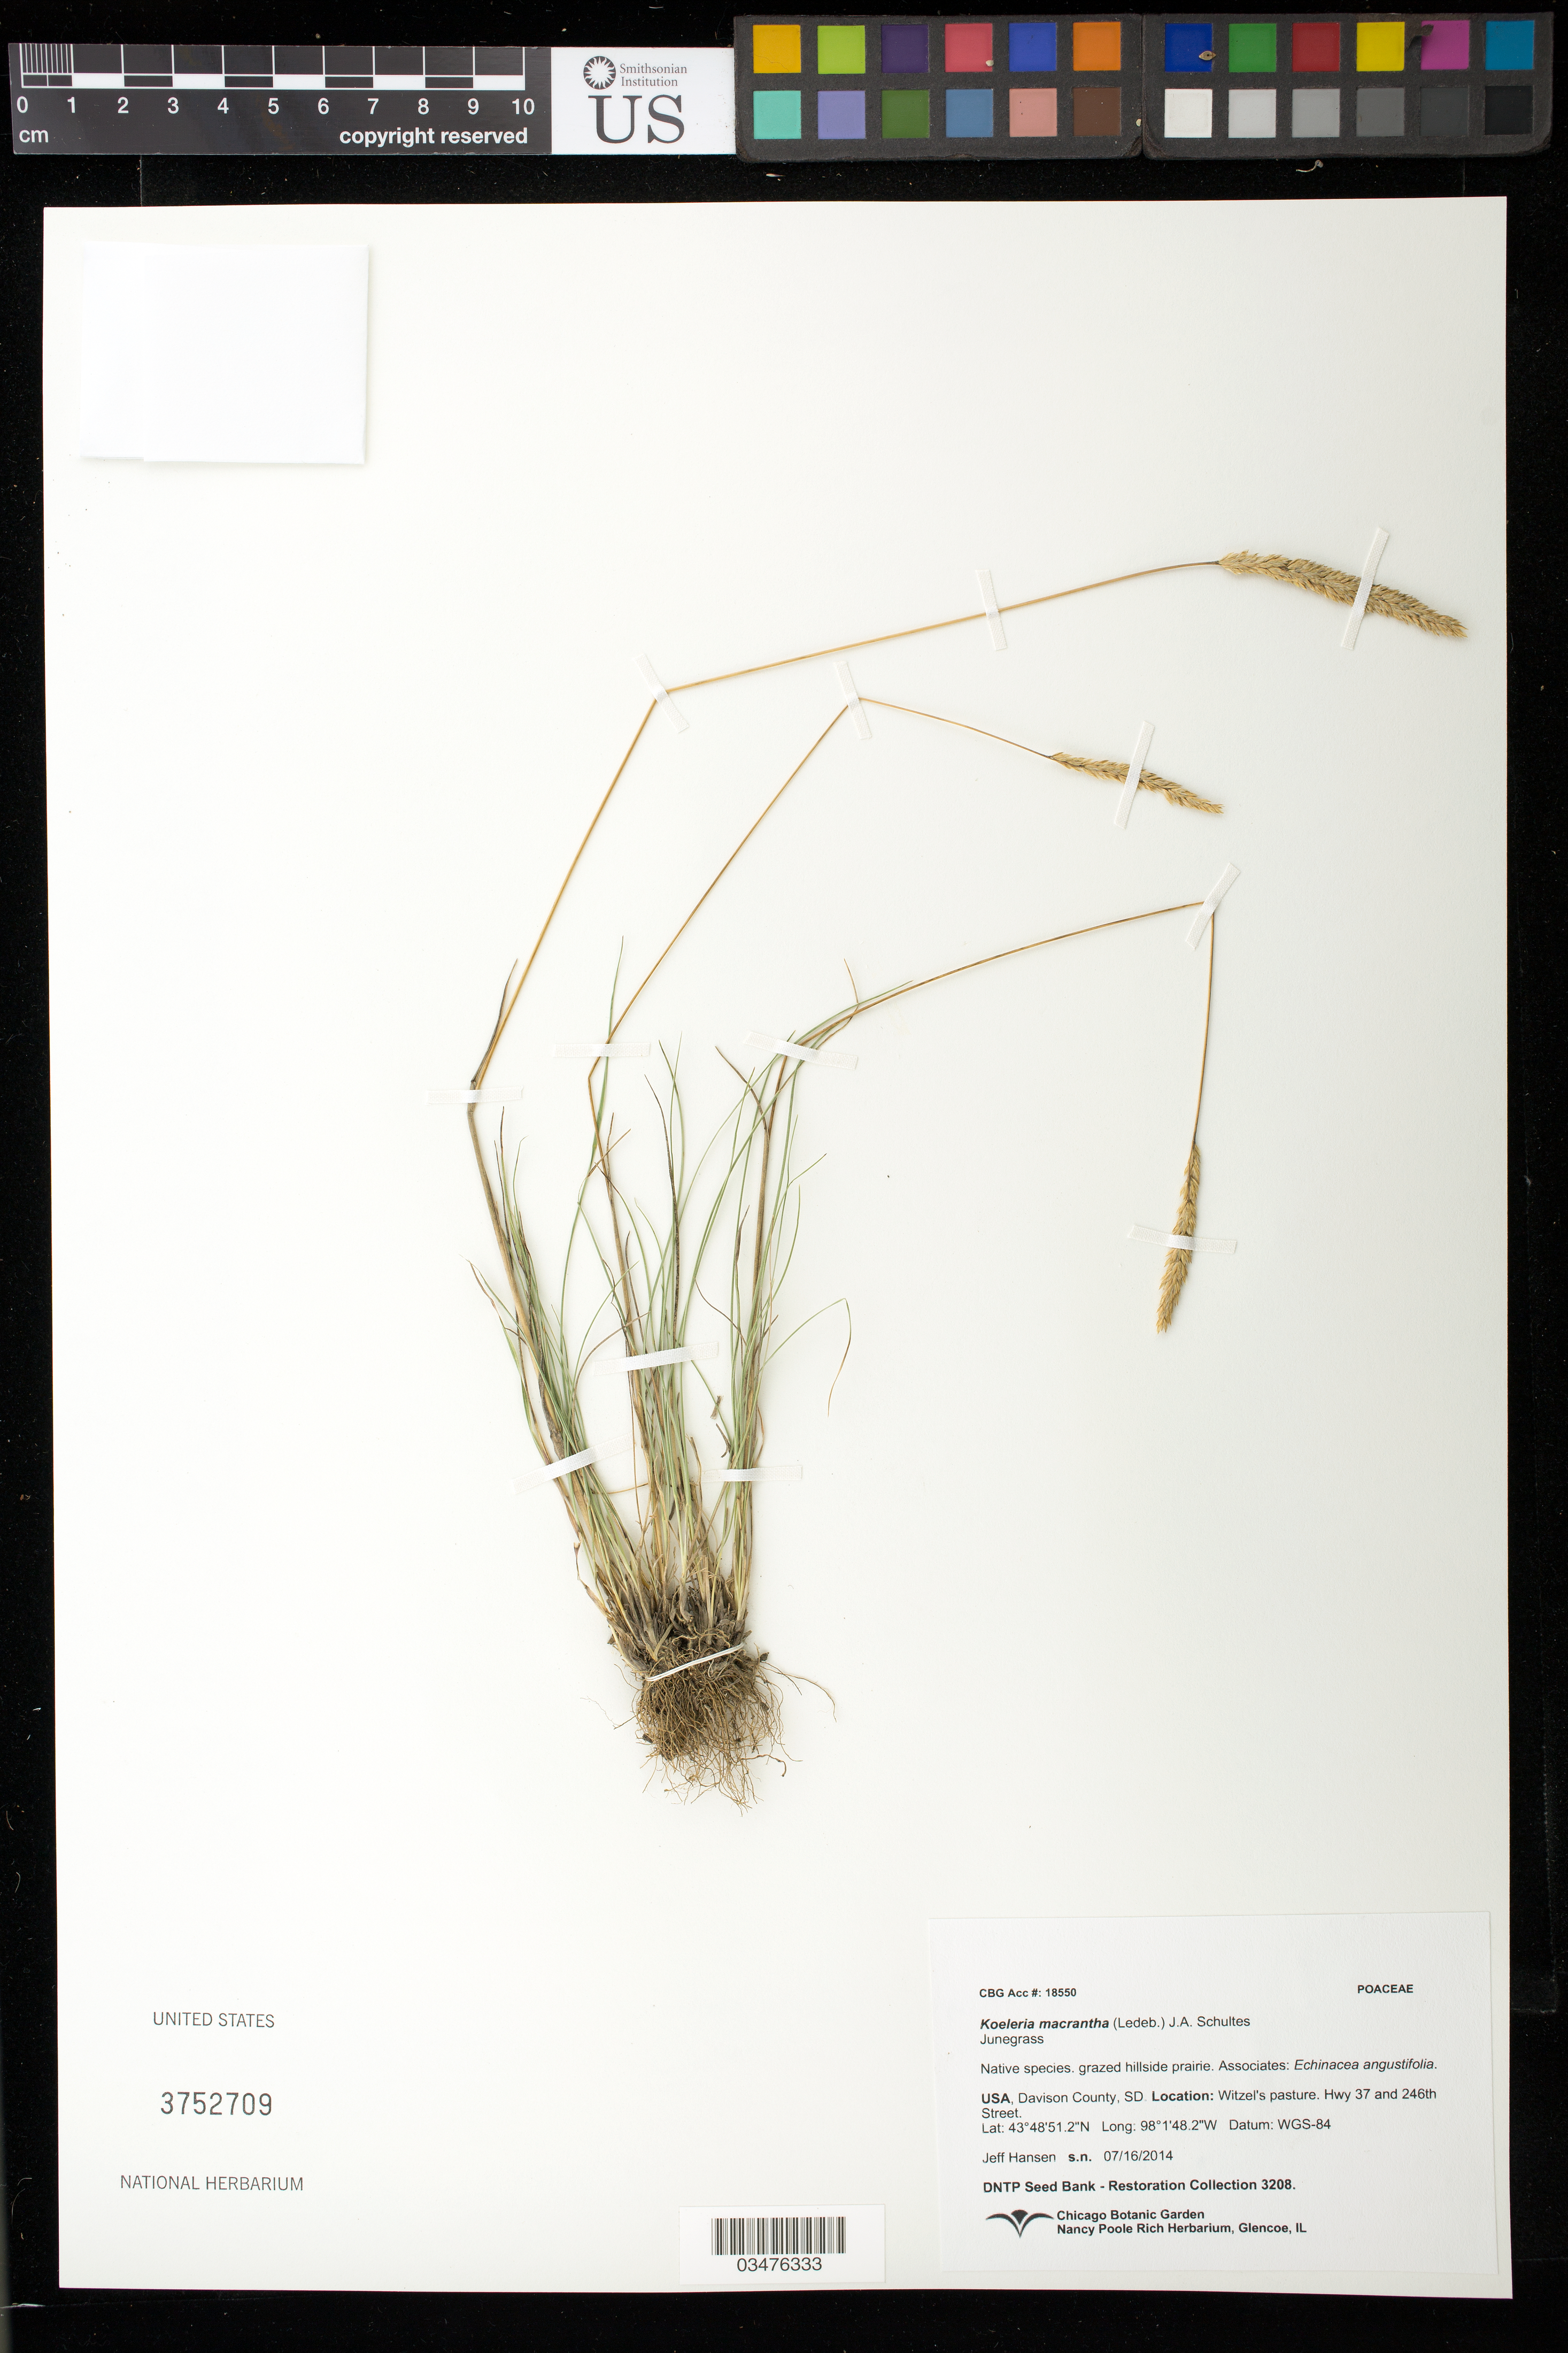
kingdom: Plantae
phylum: Tracheophyta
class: Liliopsida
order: Poales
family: Poaceae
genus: Koeleria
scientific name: Koeleria macrantha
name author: (Ledeb.) Schult.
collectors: J. Hansen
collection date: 2014-07-16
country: United States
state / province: South Dakota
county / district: Davison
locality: Witzel's pasture. Hwy 37 and 246 th Street.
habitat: Grazed hillside prairie. With Echinacea angustifolia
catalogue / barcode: US 3752709